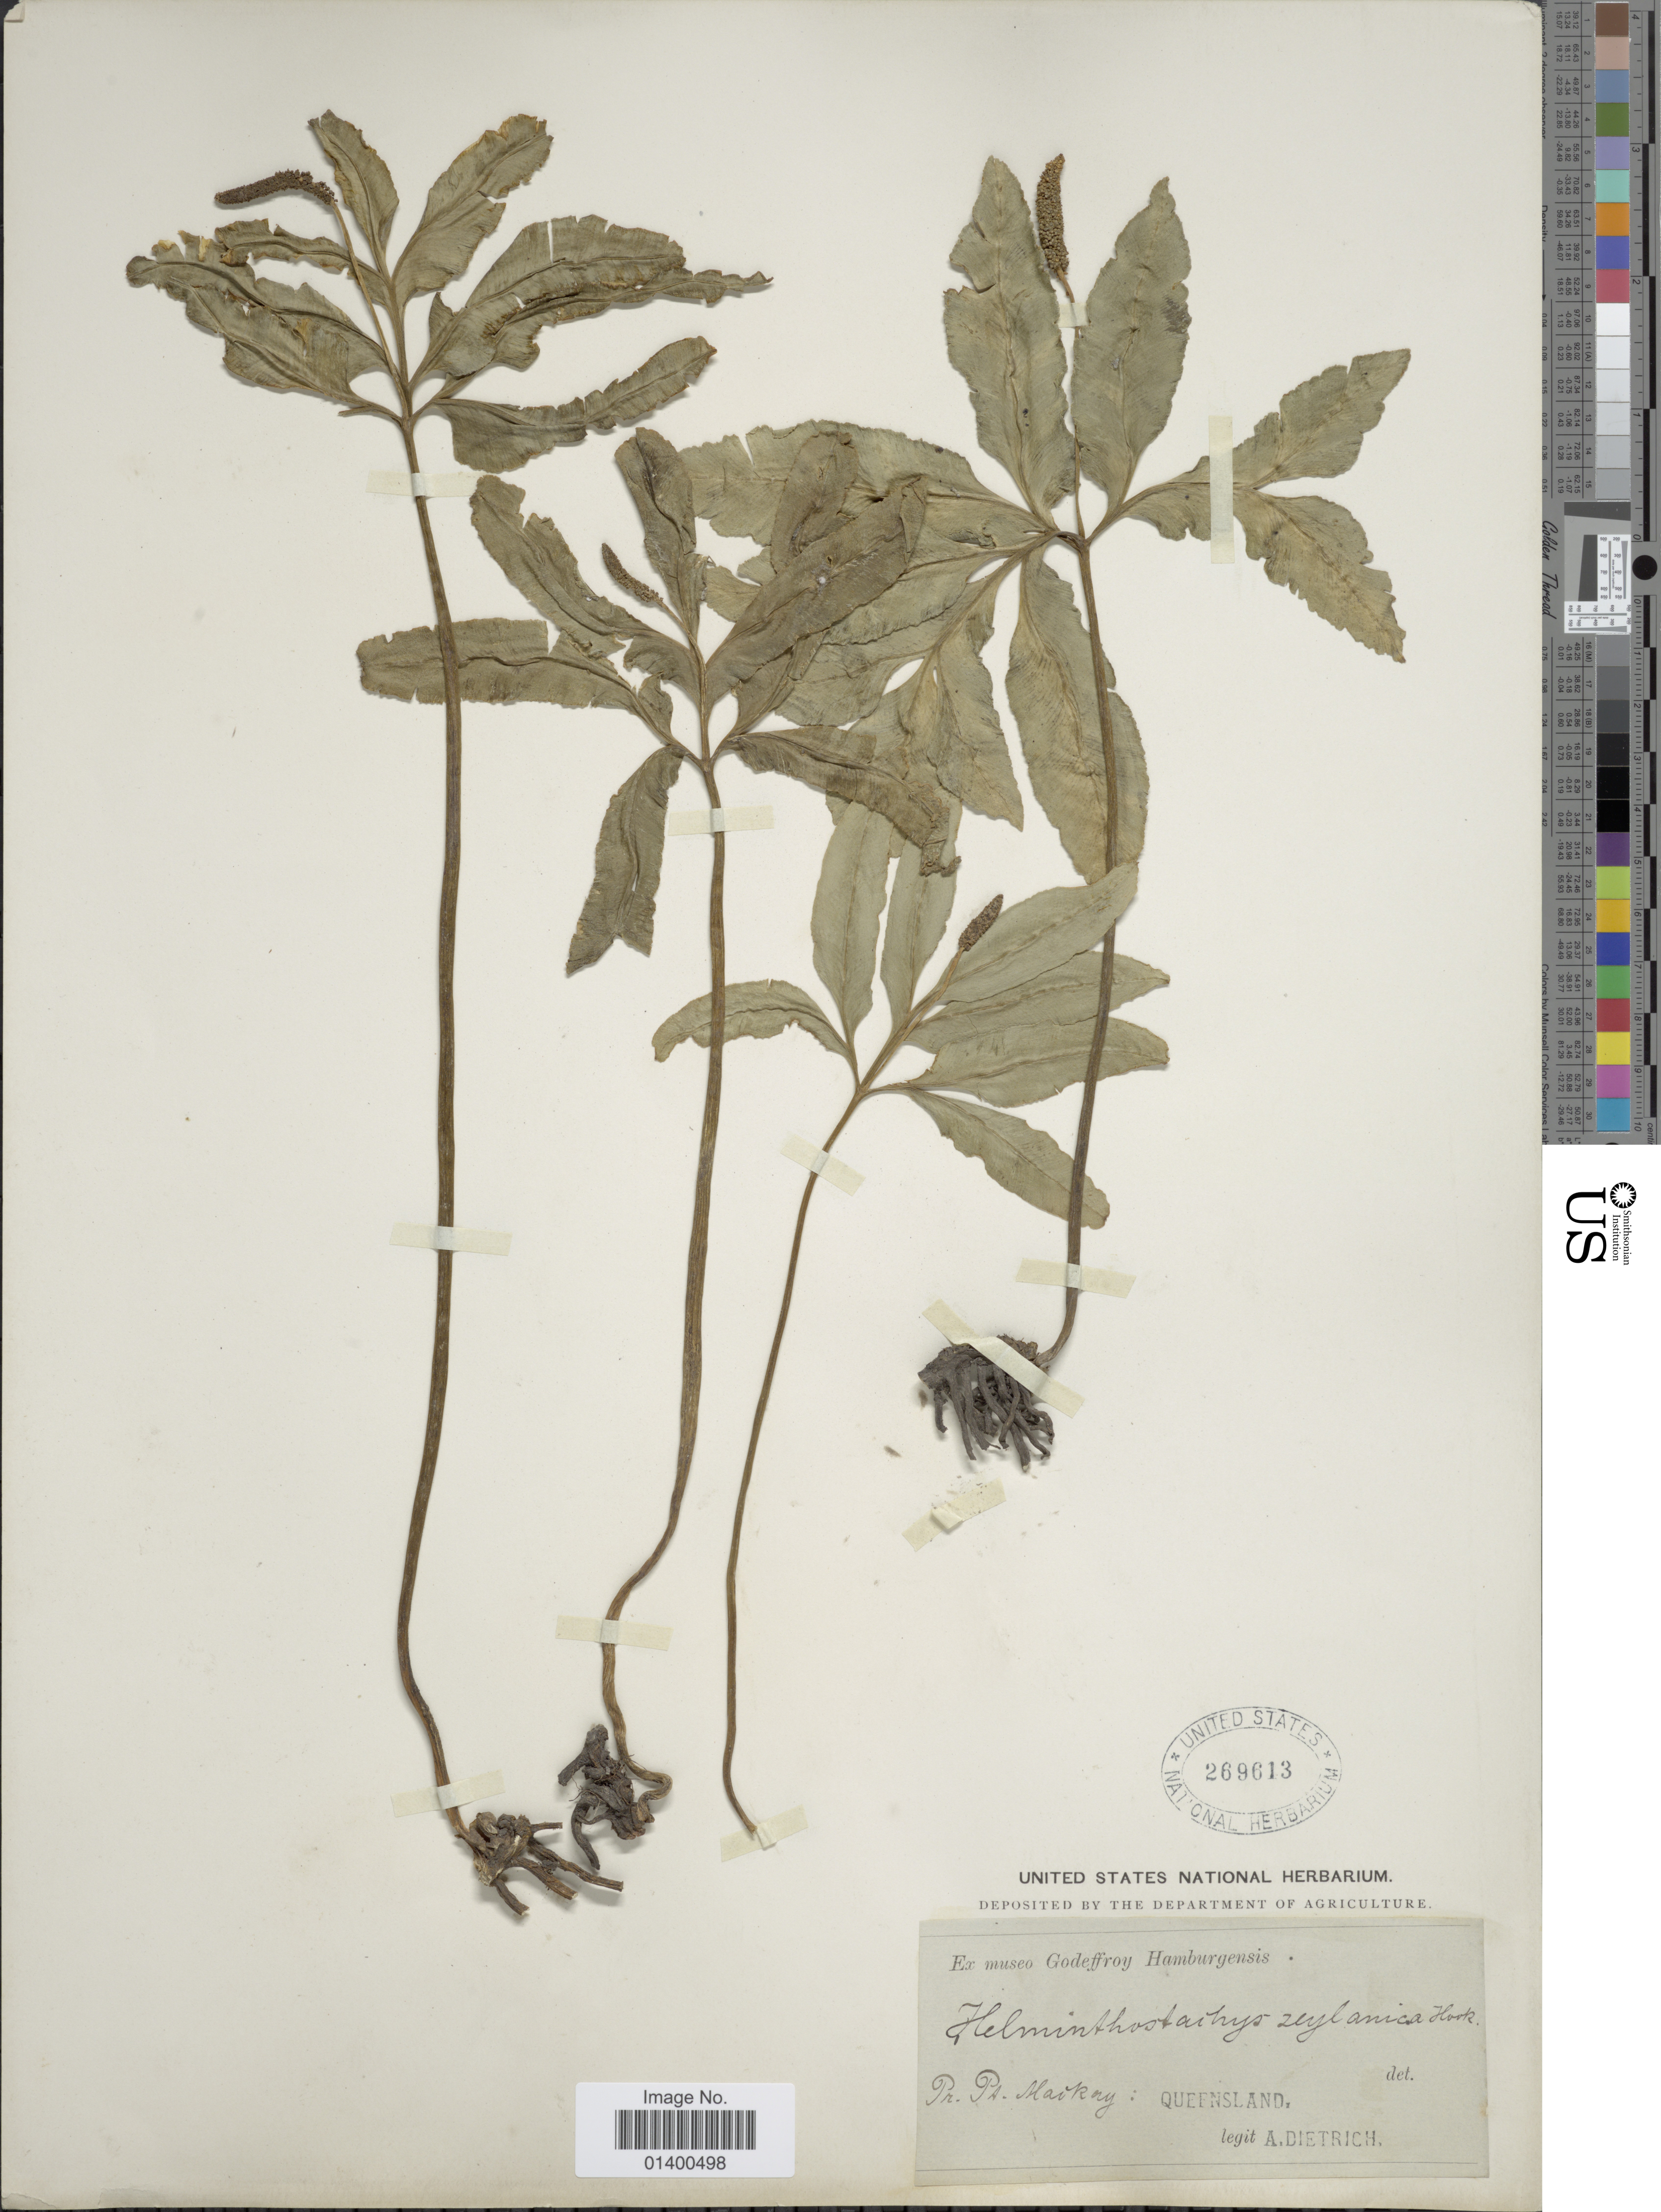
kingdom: Plantae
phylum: Tracheophyta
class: Polypodiopsida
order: Ophioglossales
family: Ophioglossaceae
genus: Helminthostachys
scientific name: Helminthostachys zeylanica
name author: (L.) Hook.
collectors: A. Dietrich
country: Australia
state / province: Queensland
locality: Pr. Pa. Mackay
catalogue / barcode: US 269613